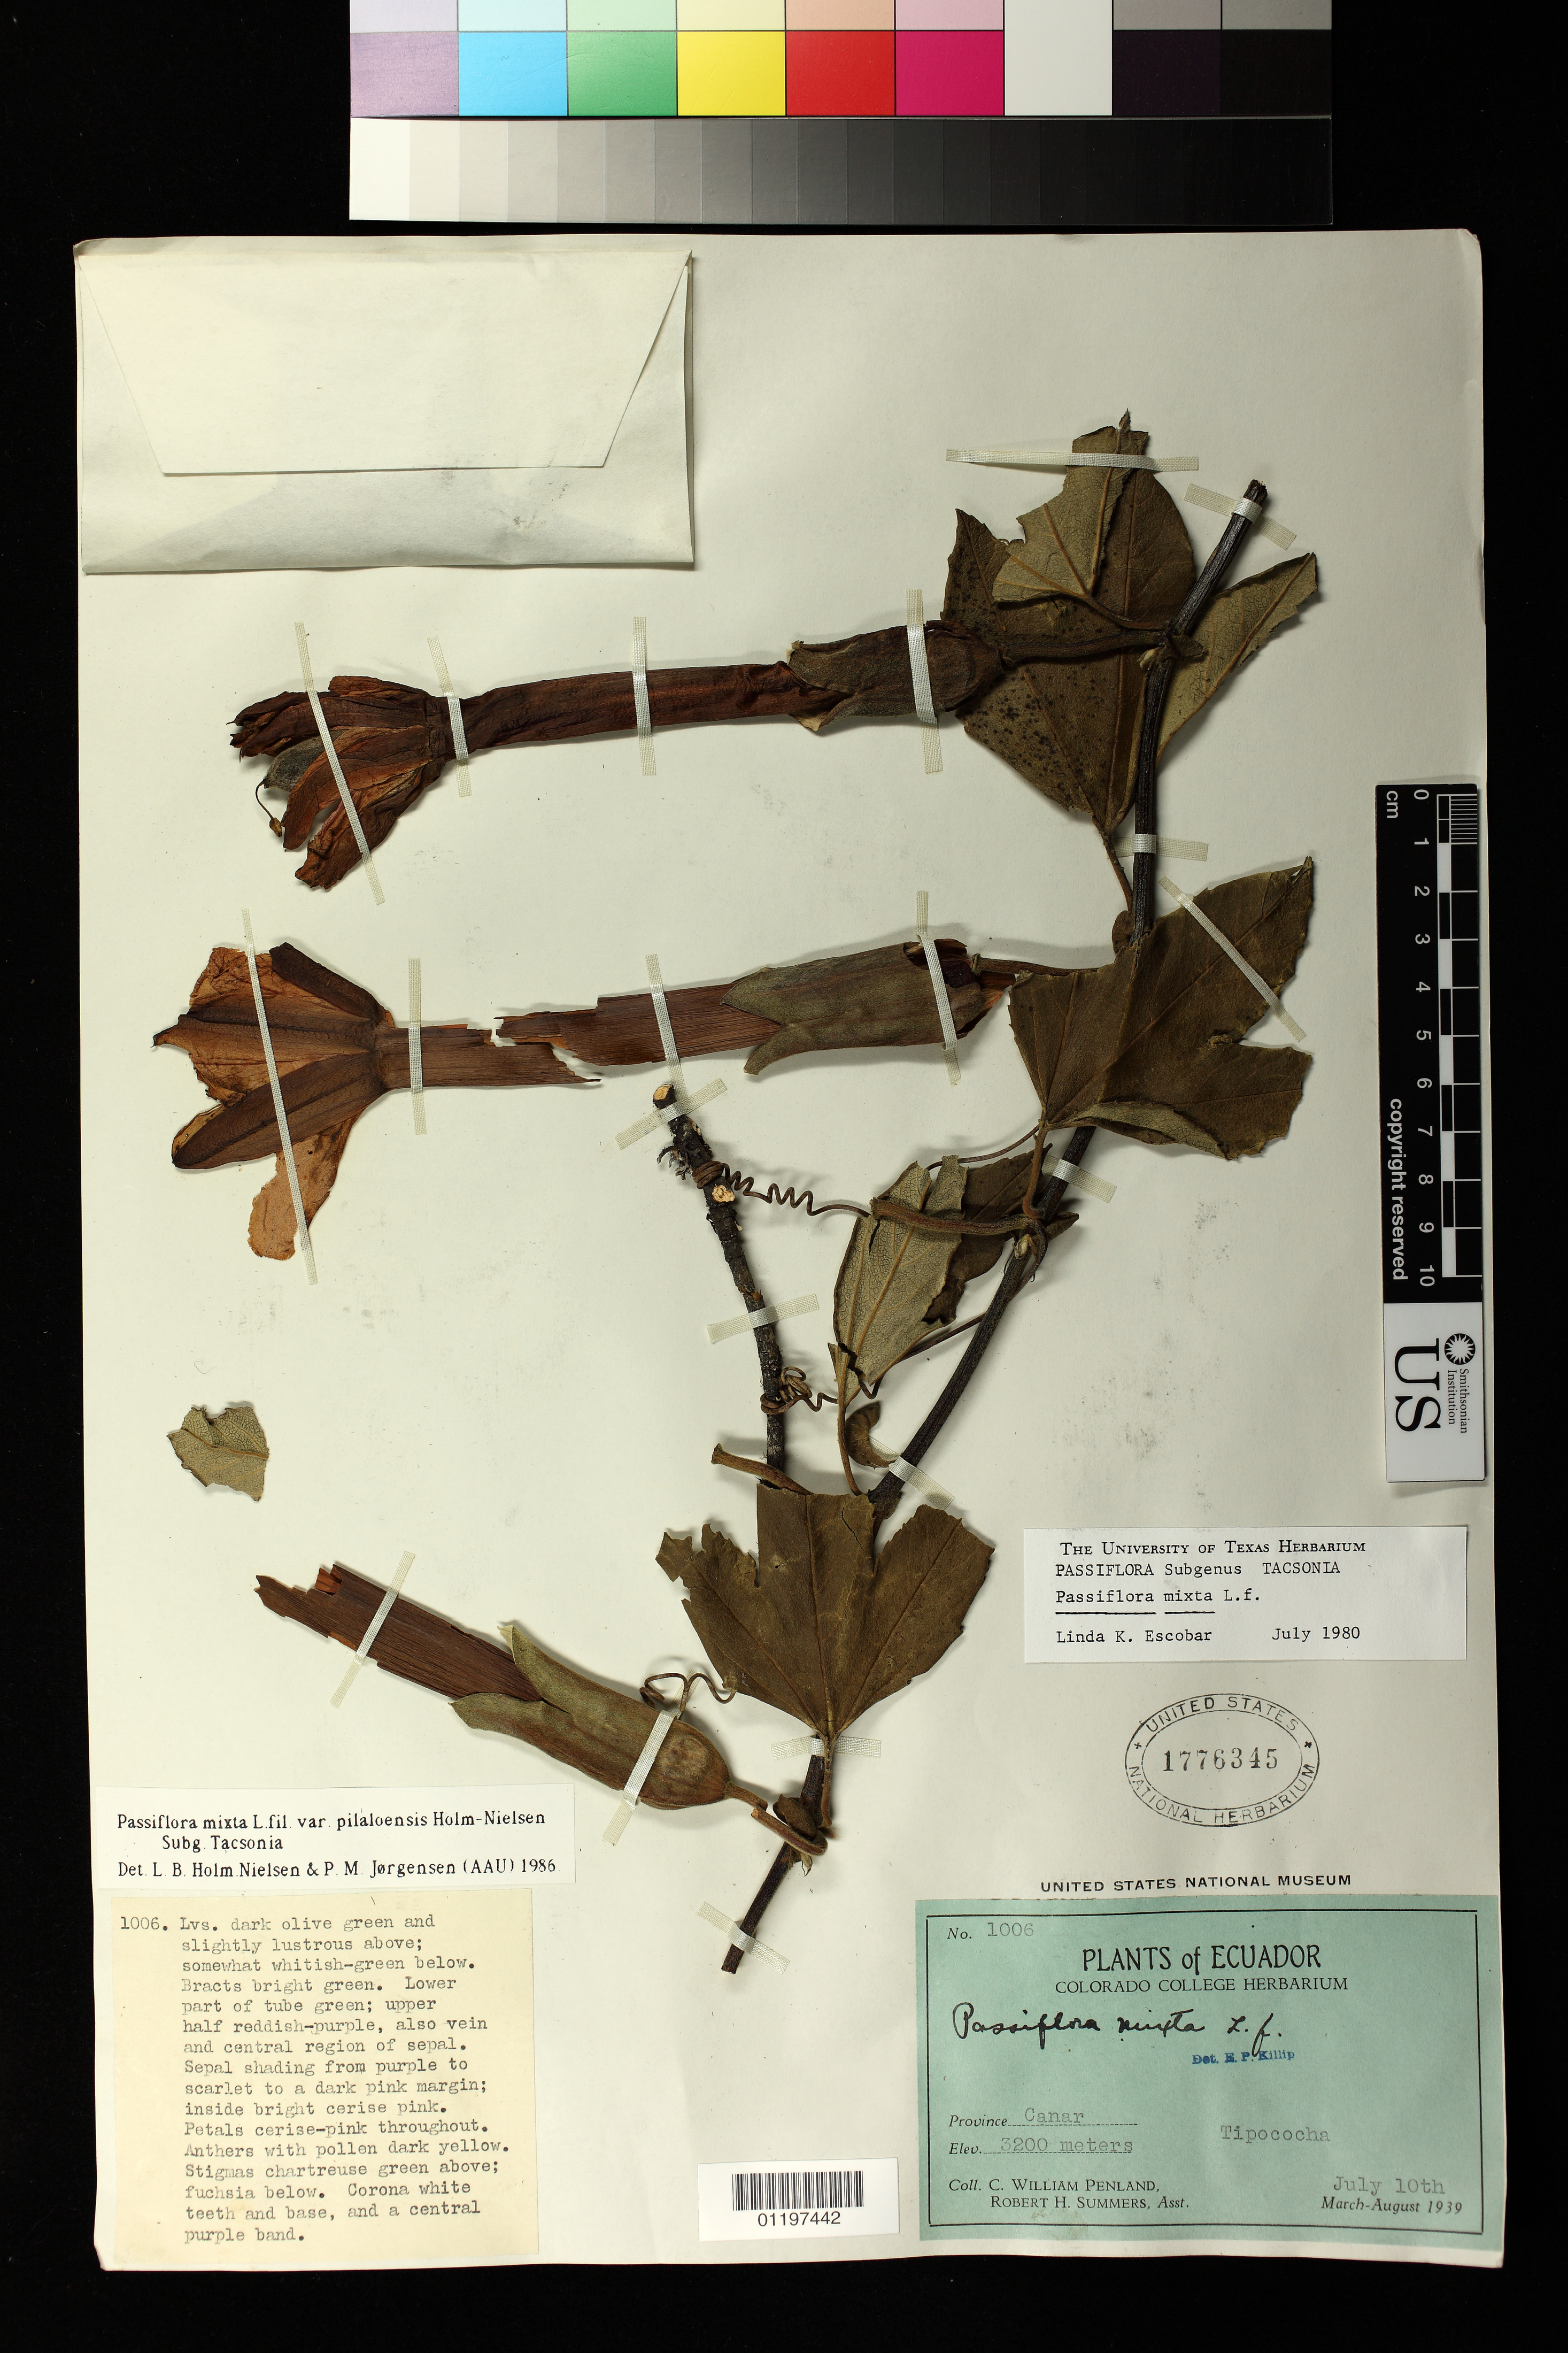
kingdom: Plantae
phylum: Tracheophyta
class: Magnoliopsida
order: Malpighiales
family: Passifloraceae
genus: Passiflora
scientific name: Passiflora mixta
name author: L. f.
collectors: C. W. Penland & R. Summers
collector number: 1006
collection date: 1939-07-10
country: Ecuador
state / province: Cañar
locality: Tipococha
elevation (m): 3200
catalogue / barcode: US 1776345